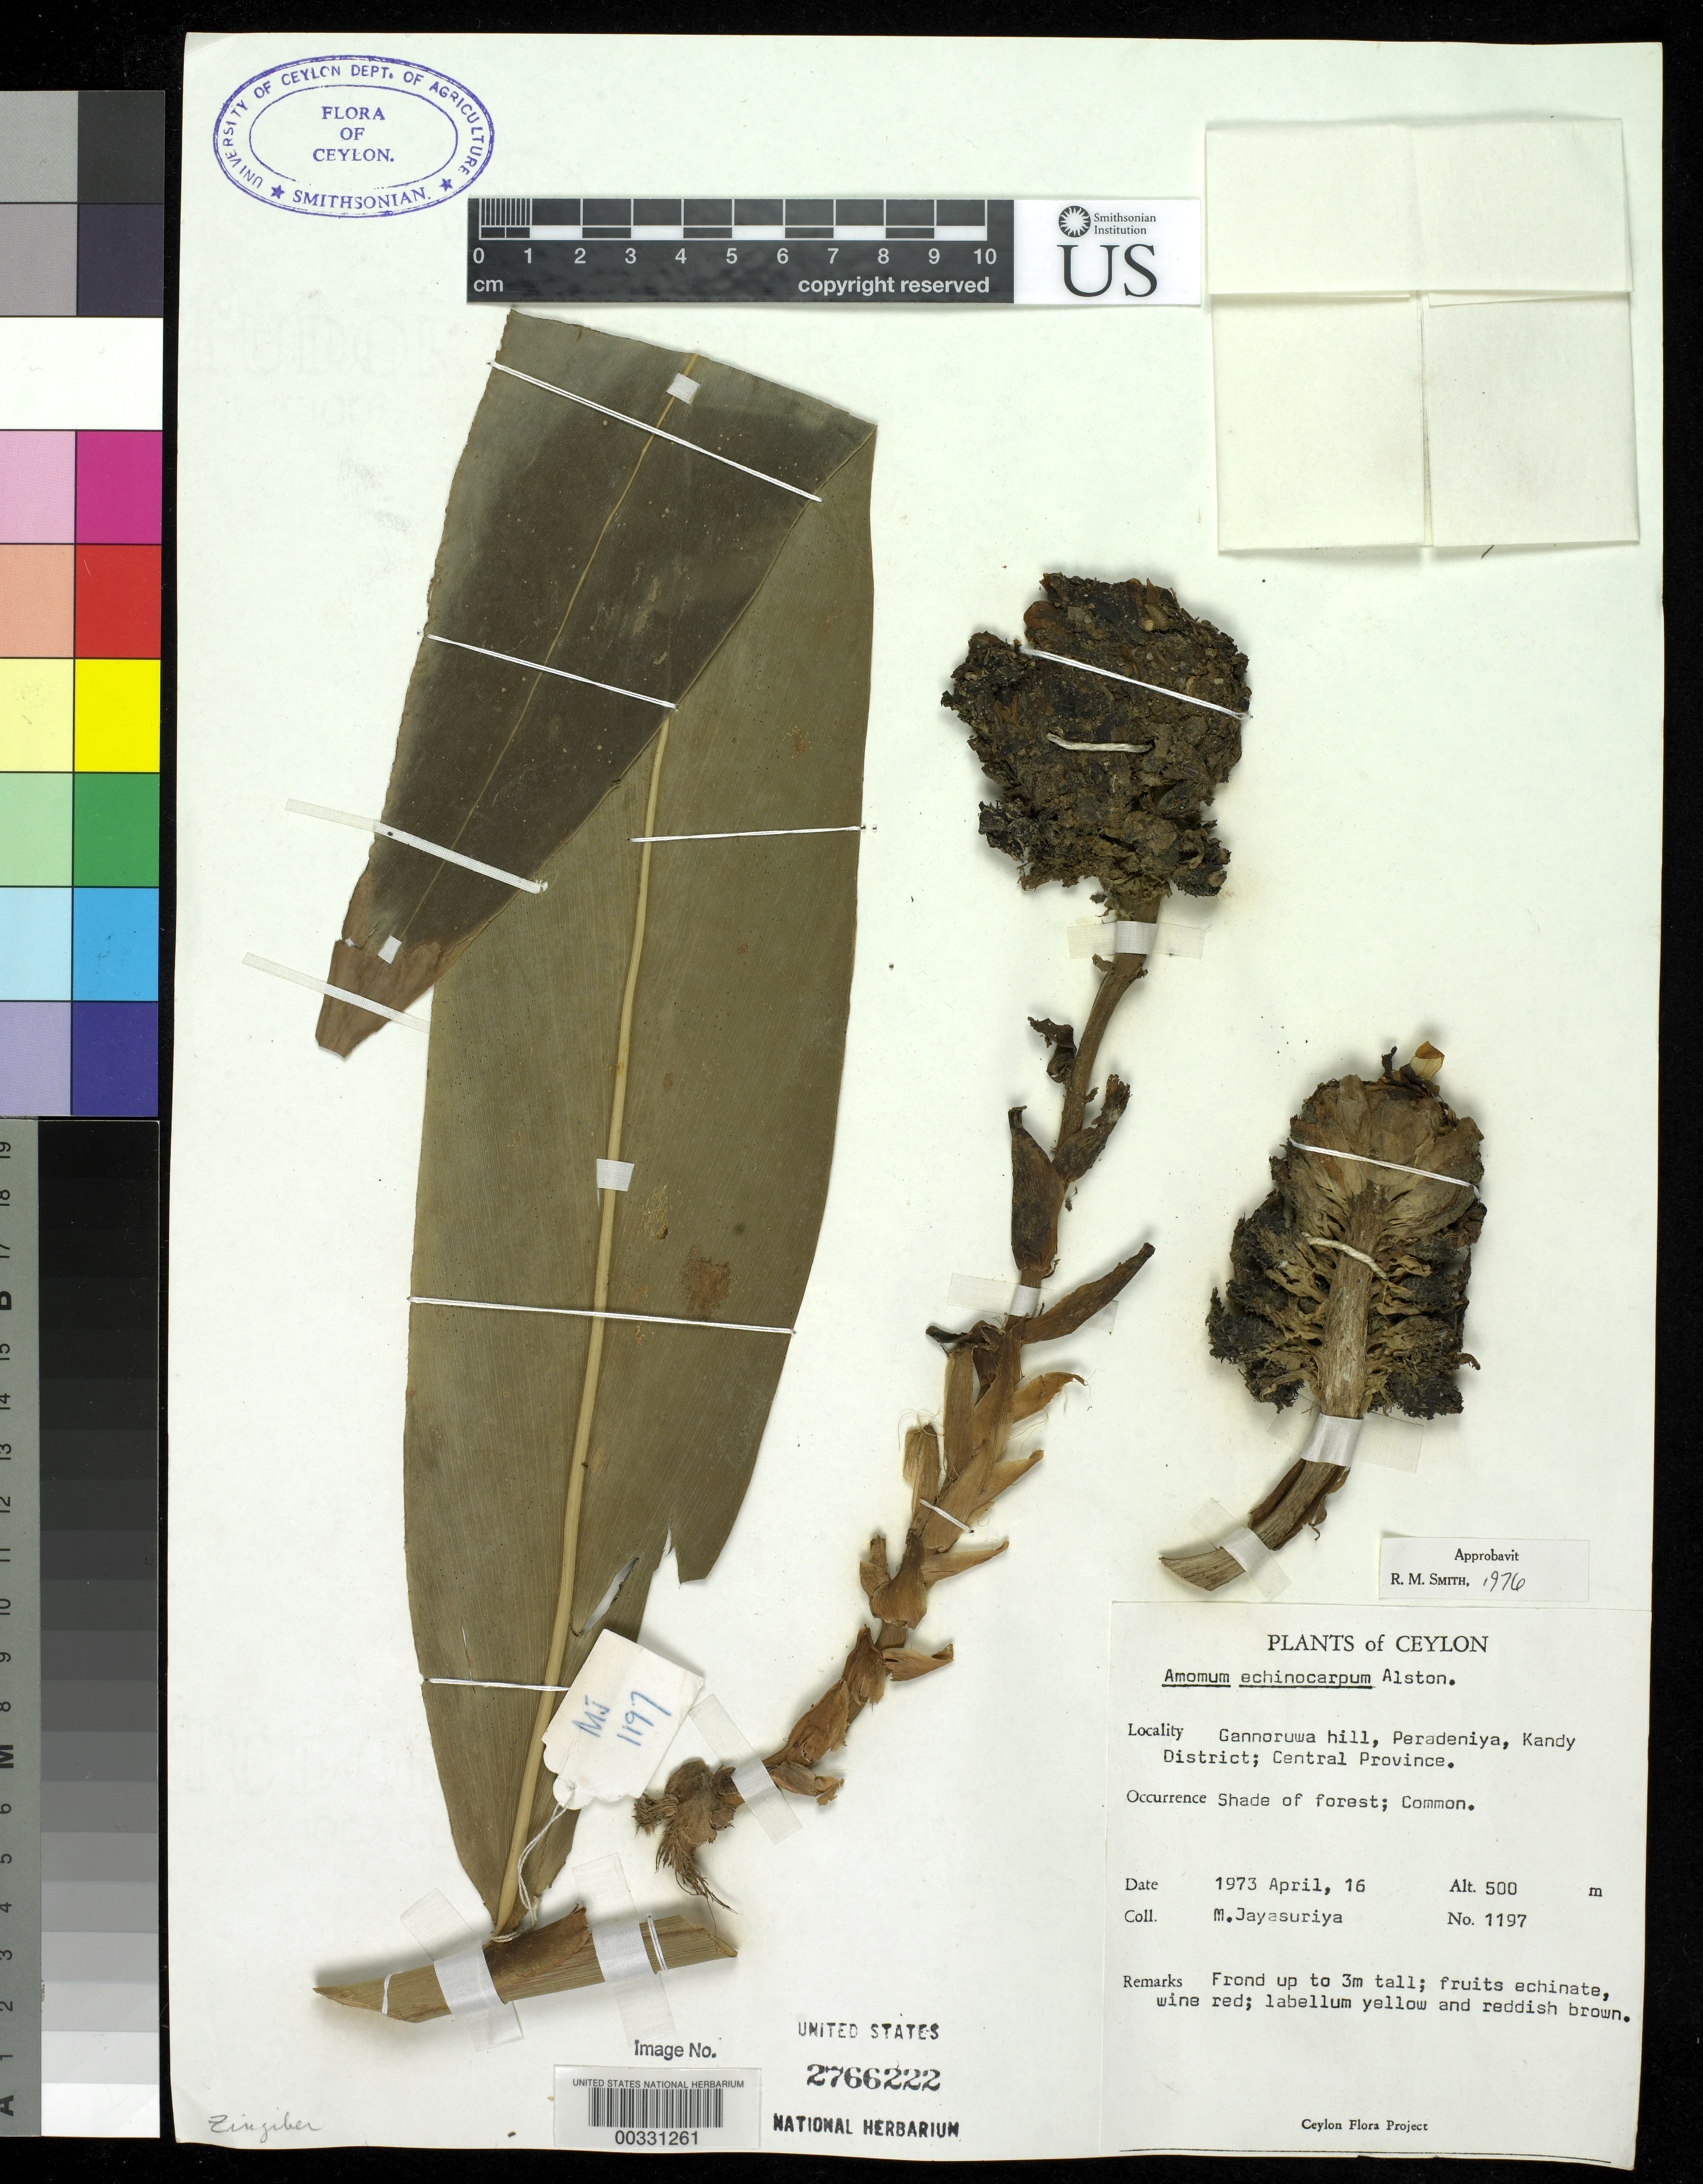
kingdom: Plantae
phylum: Tracheophyta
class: Liliopsida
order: Zingiberales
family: Zingiberaceae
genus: Meistera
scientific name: Meistera echinocarpa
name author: (Alston) Škornick. & M.F. Newman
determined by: Strong, Mark T., (BOT), Smithsonian Institution - National Museum of Natural History (UNITED STATES)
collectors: A. H. Jayasuriya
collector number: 1197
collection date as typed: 16 Apr 1973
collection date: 1973-04-16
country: Sri Lanka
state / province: Central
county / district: Kandy Dist.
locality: Gannoruwa hill, peradeniya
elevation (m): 500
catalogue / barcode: US 2766222